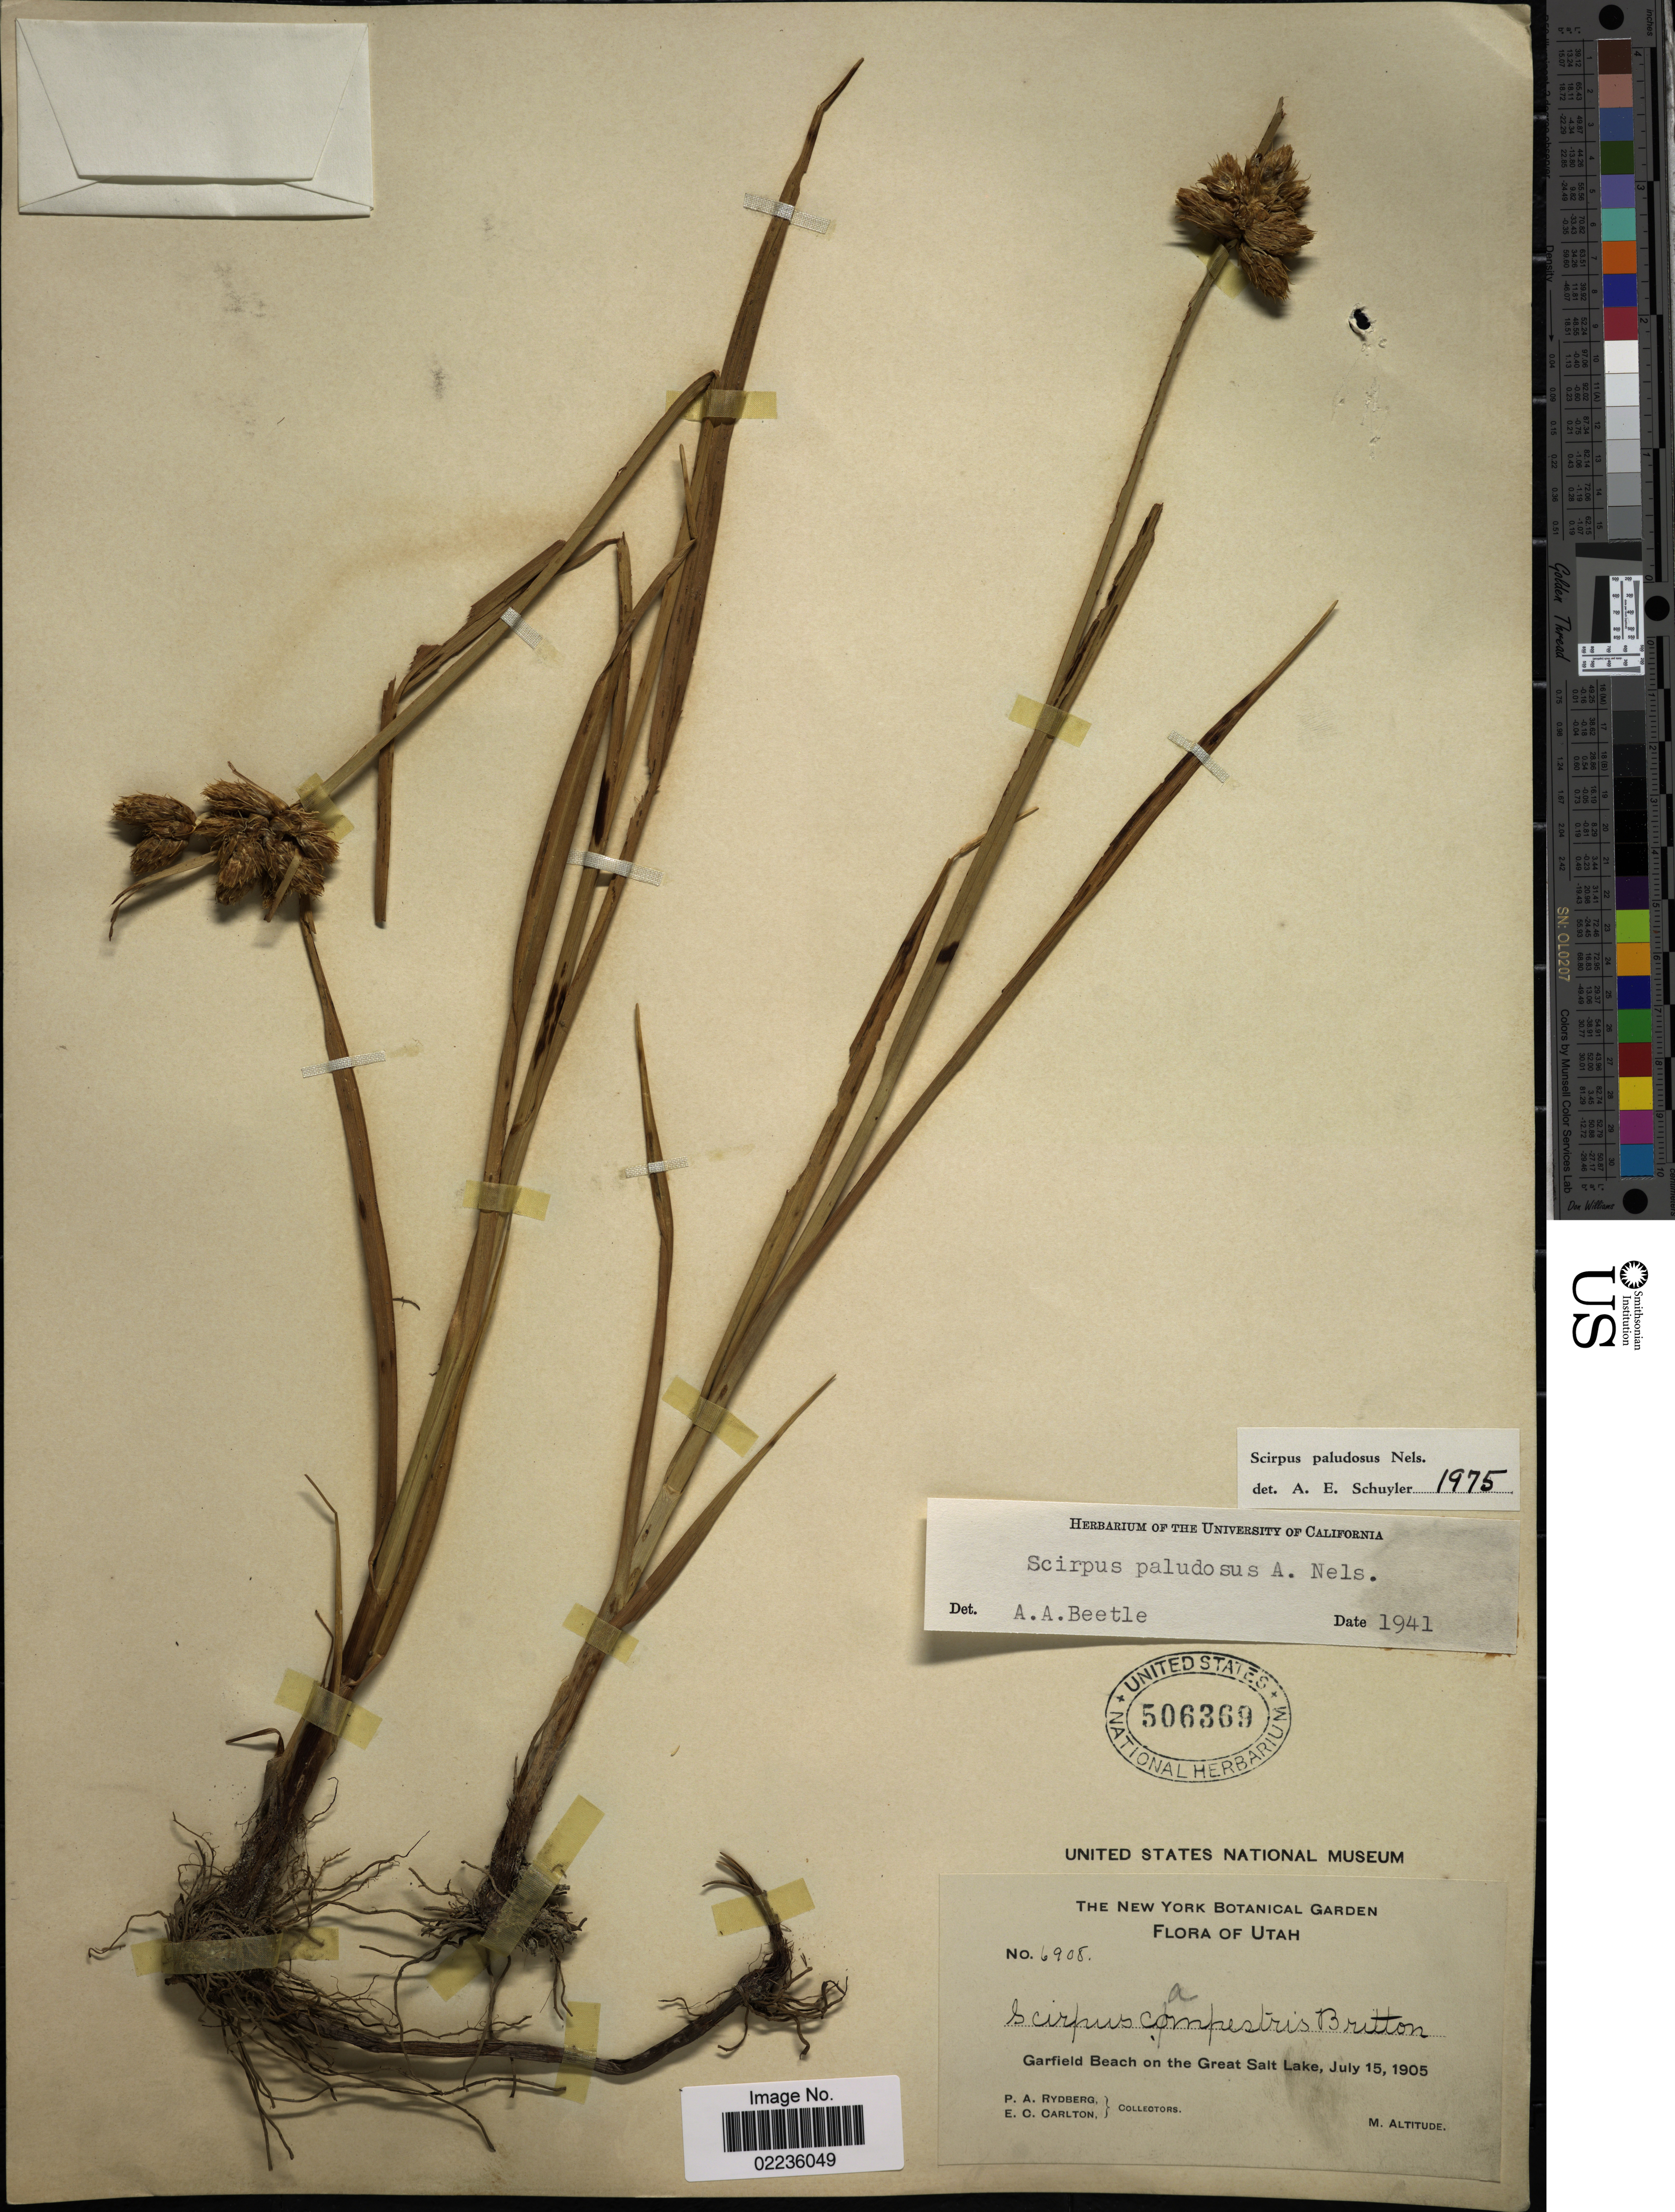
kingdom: Plantae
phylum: Tracheophyta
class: Liliopsida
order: Poales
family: Cyperaceae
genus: Bolboschoenus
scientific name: Bolboschoenus maritimus subsp. paludosus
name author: (A. Nelson) T. Koyama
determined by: Strong, M. T., (US), Smithsonian Institution - National Museum of Natural History (UNITED STATES)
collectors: P. A. Rydberg & E. Carlton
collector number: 6908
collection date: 1905-07-15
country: United States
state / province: Utah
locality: Garfield Beach on the Great Salt Lake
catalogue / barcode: US 506369